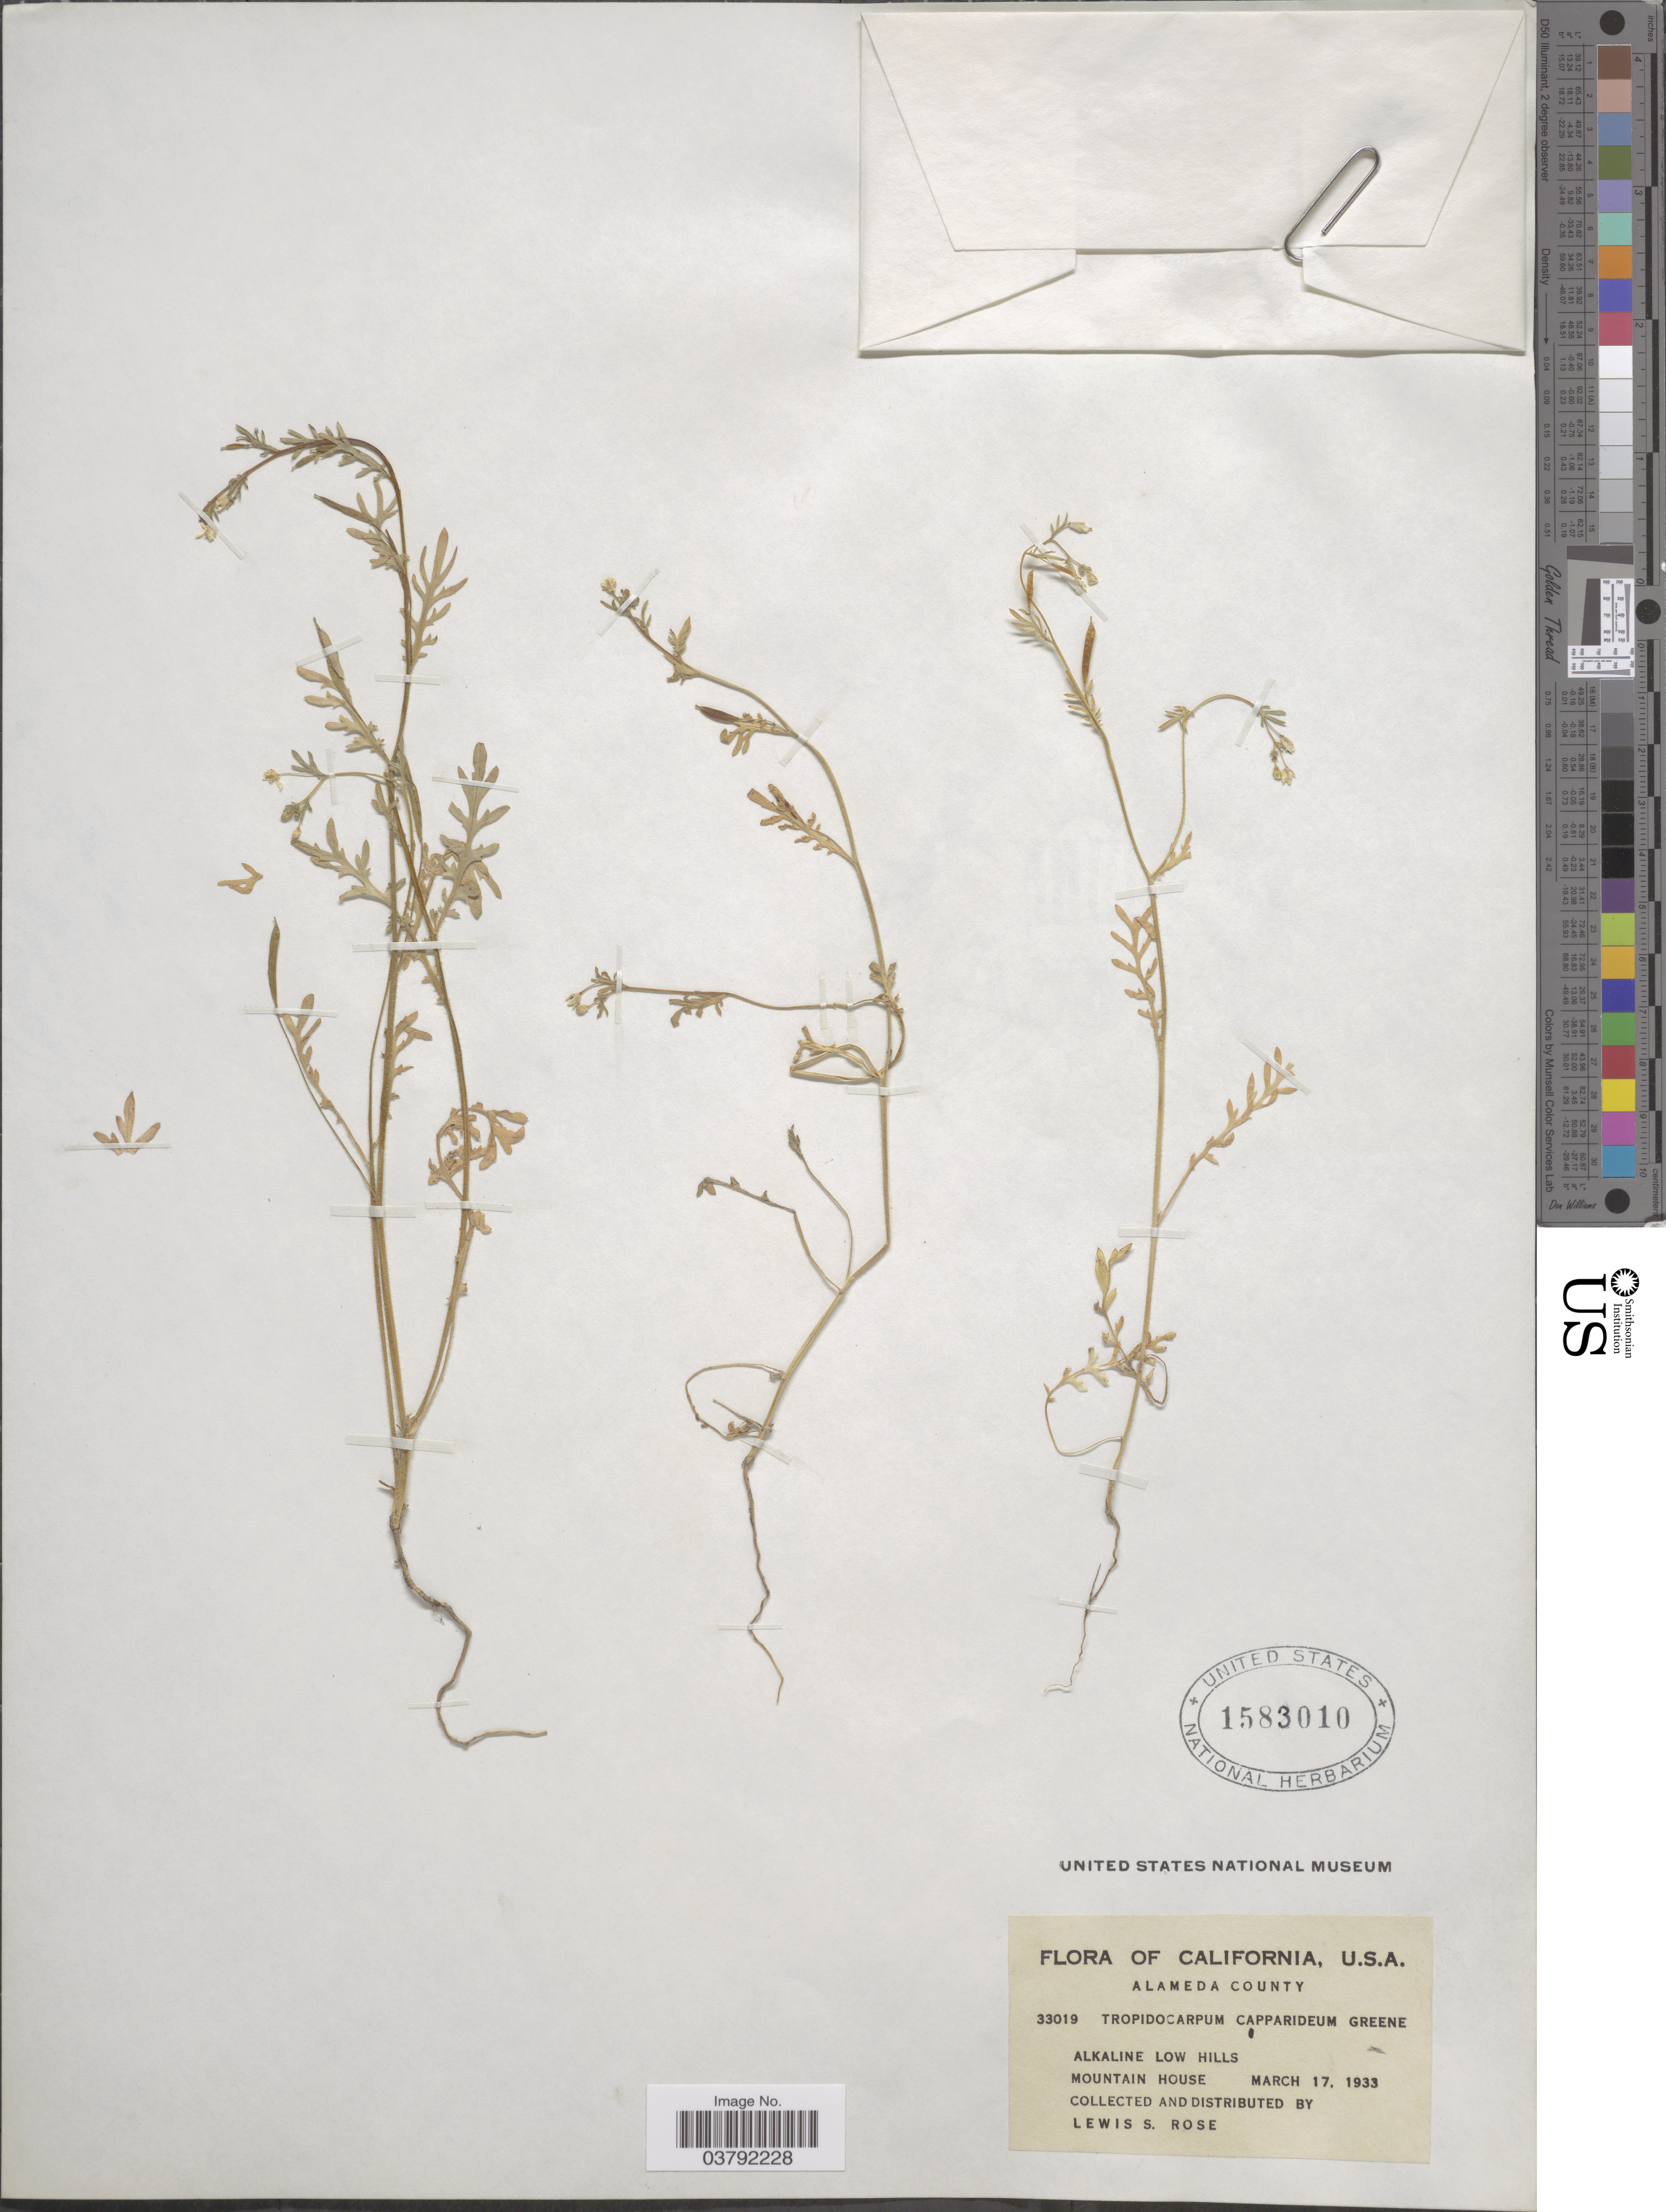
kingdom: Plantae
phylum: Tracheophyta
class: Magnoliopsida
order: Brassicales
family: Brassicaceae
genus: Tropidocarpum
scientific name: Tropidocarpum capparideum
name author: (Al-Shehbaz) Al-Shehbaz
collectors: L. S. Rose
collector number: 33019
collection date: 1933-03-17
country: United States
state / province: California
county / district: Alameda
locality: Alameda County. Alkaline Low Hills. Mountain House.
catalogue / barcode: US 1583010